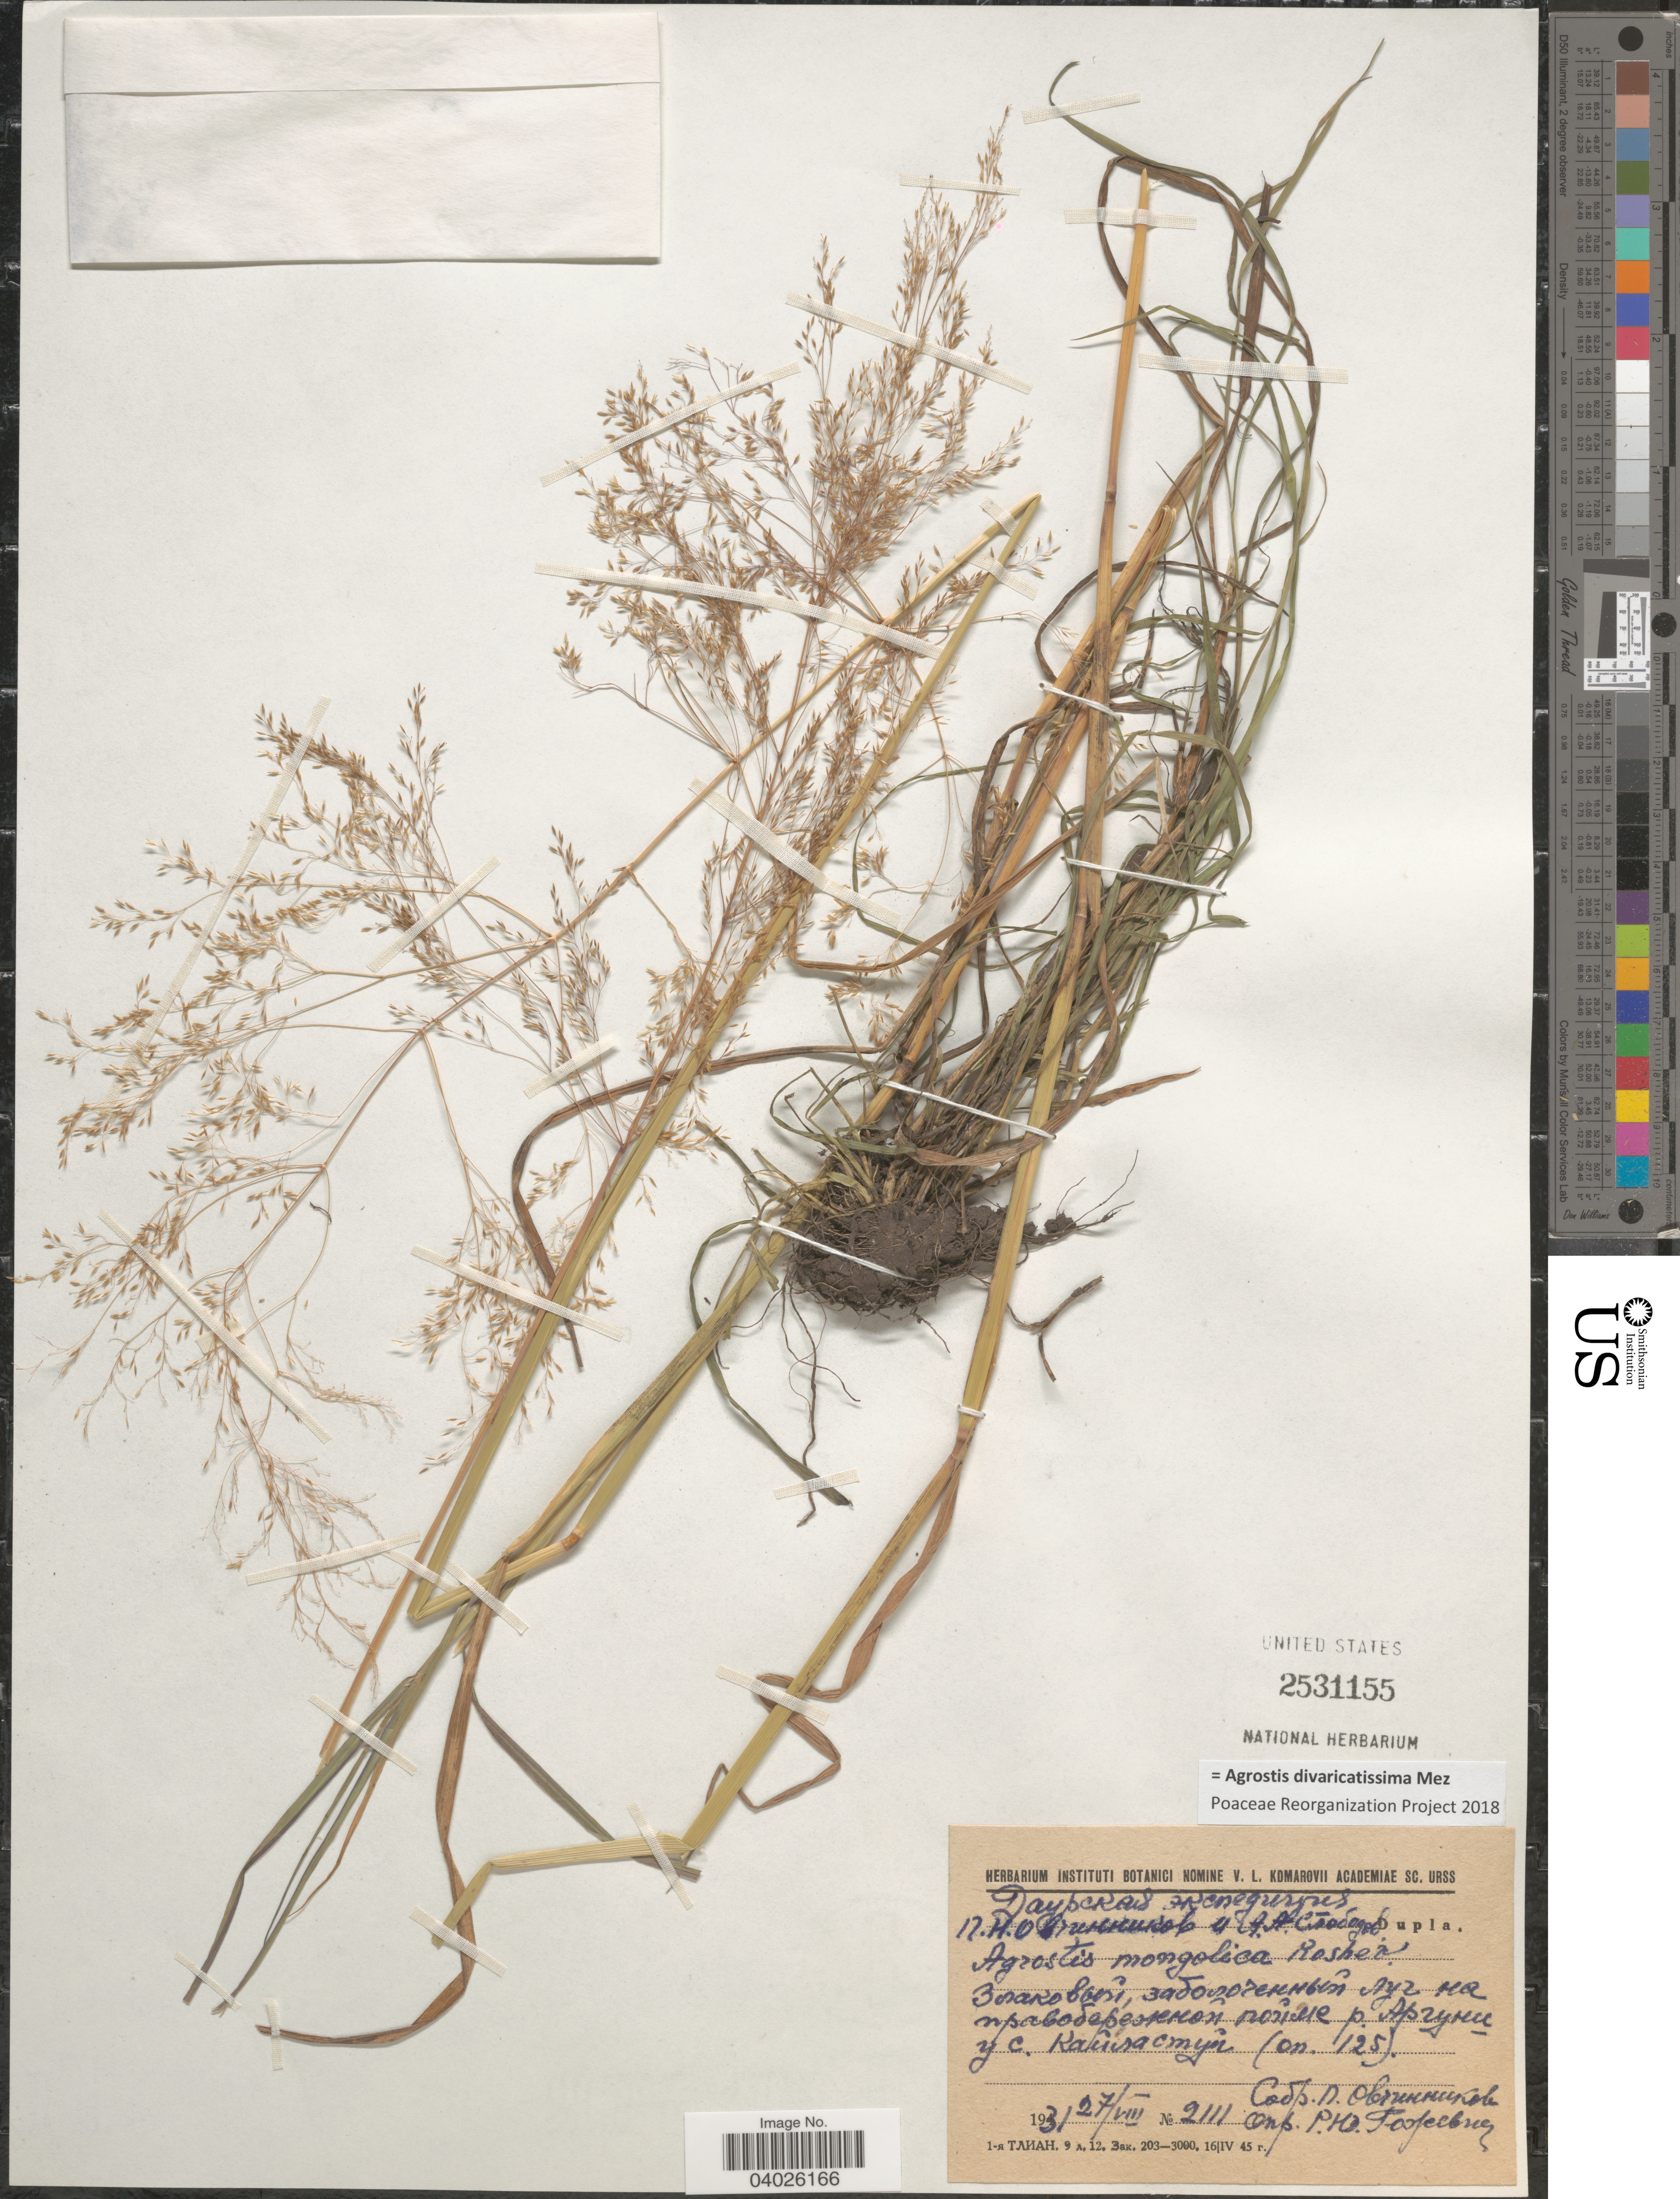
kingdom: Plantae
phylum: Tracheophyta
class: Liliopsida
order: Poales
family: Poaceae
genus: Agrostis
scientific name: Agrostis divaricatissima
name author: Mez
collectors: P. Ovchinnikov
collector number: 2111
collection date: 1931-08-27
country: Russian Federation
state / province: Zabaykalsky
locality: River Argun, near Kaylastuy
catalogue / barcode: US 2531155